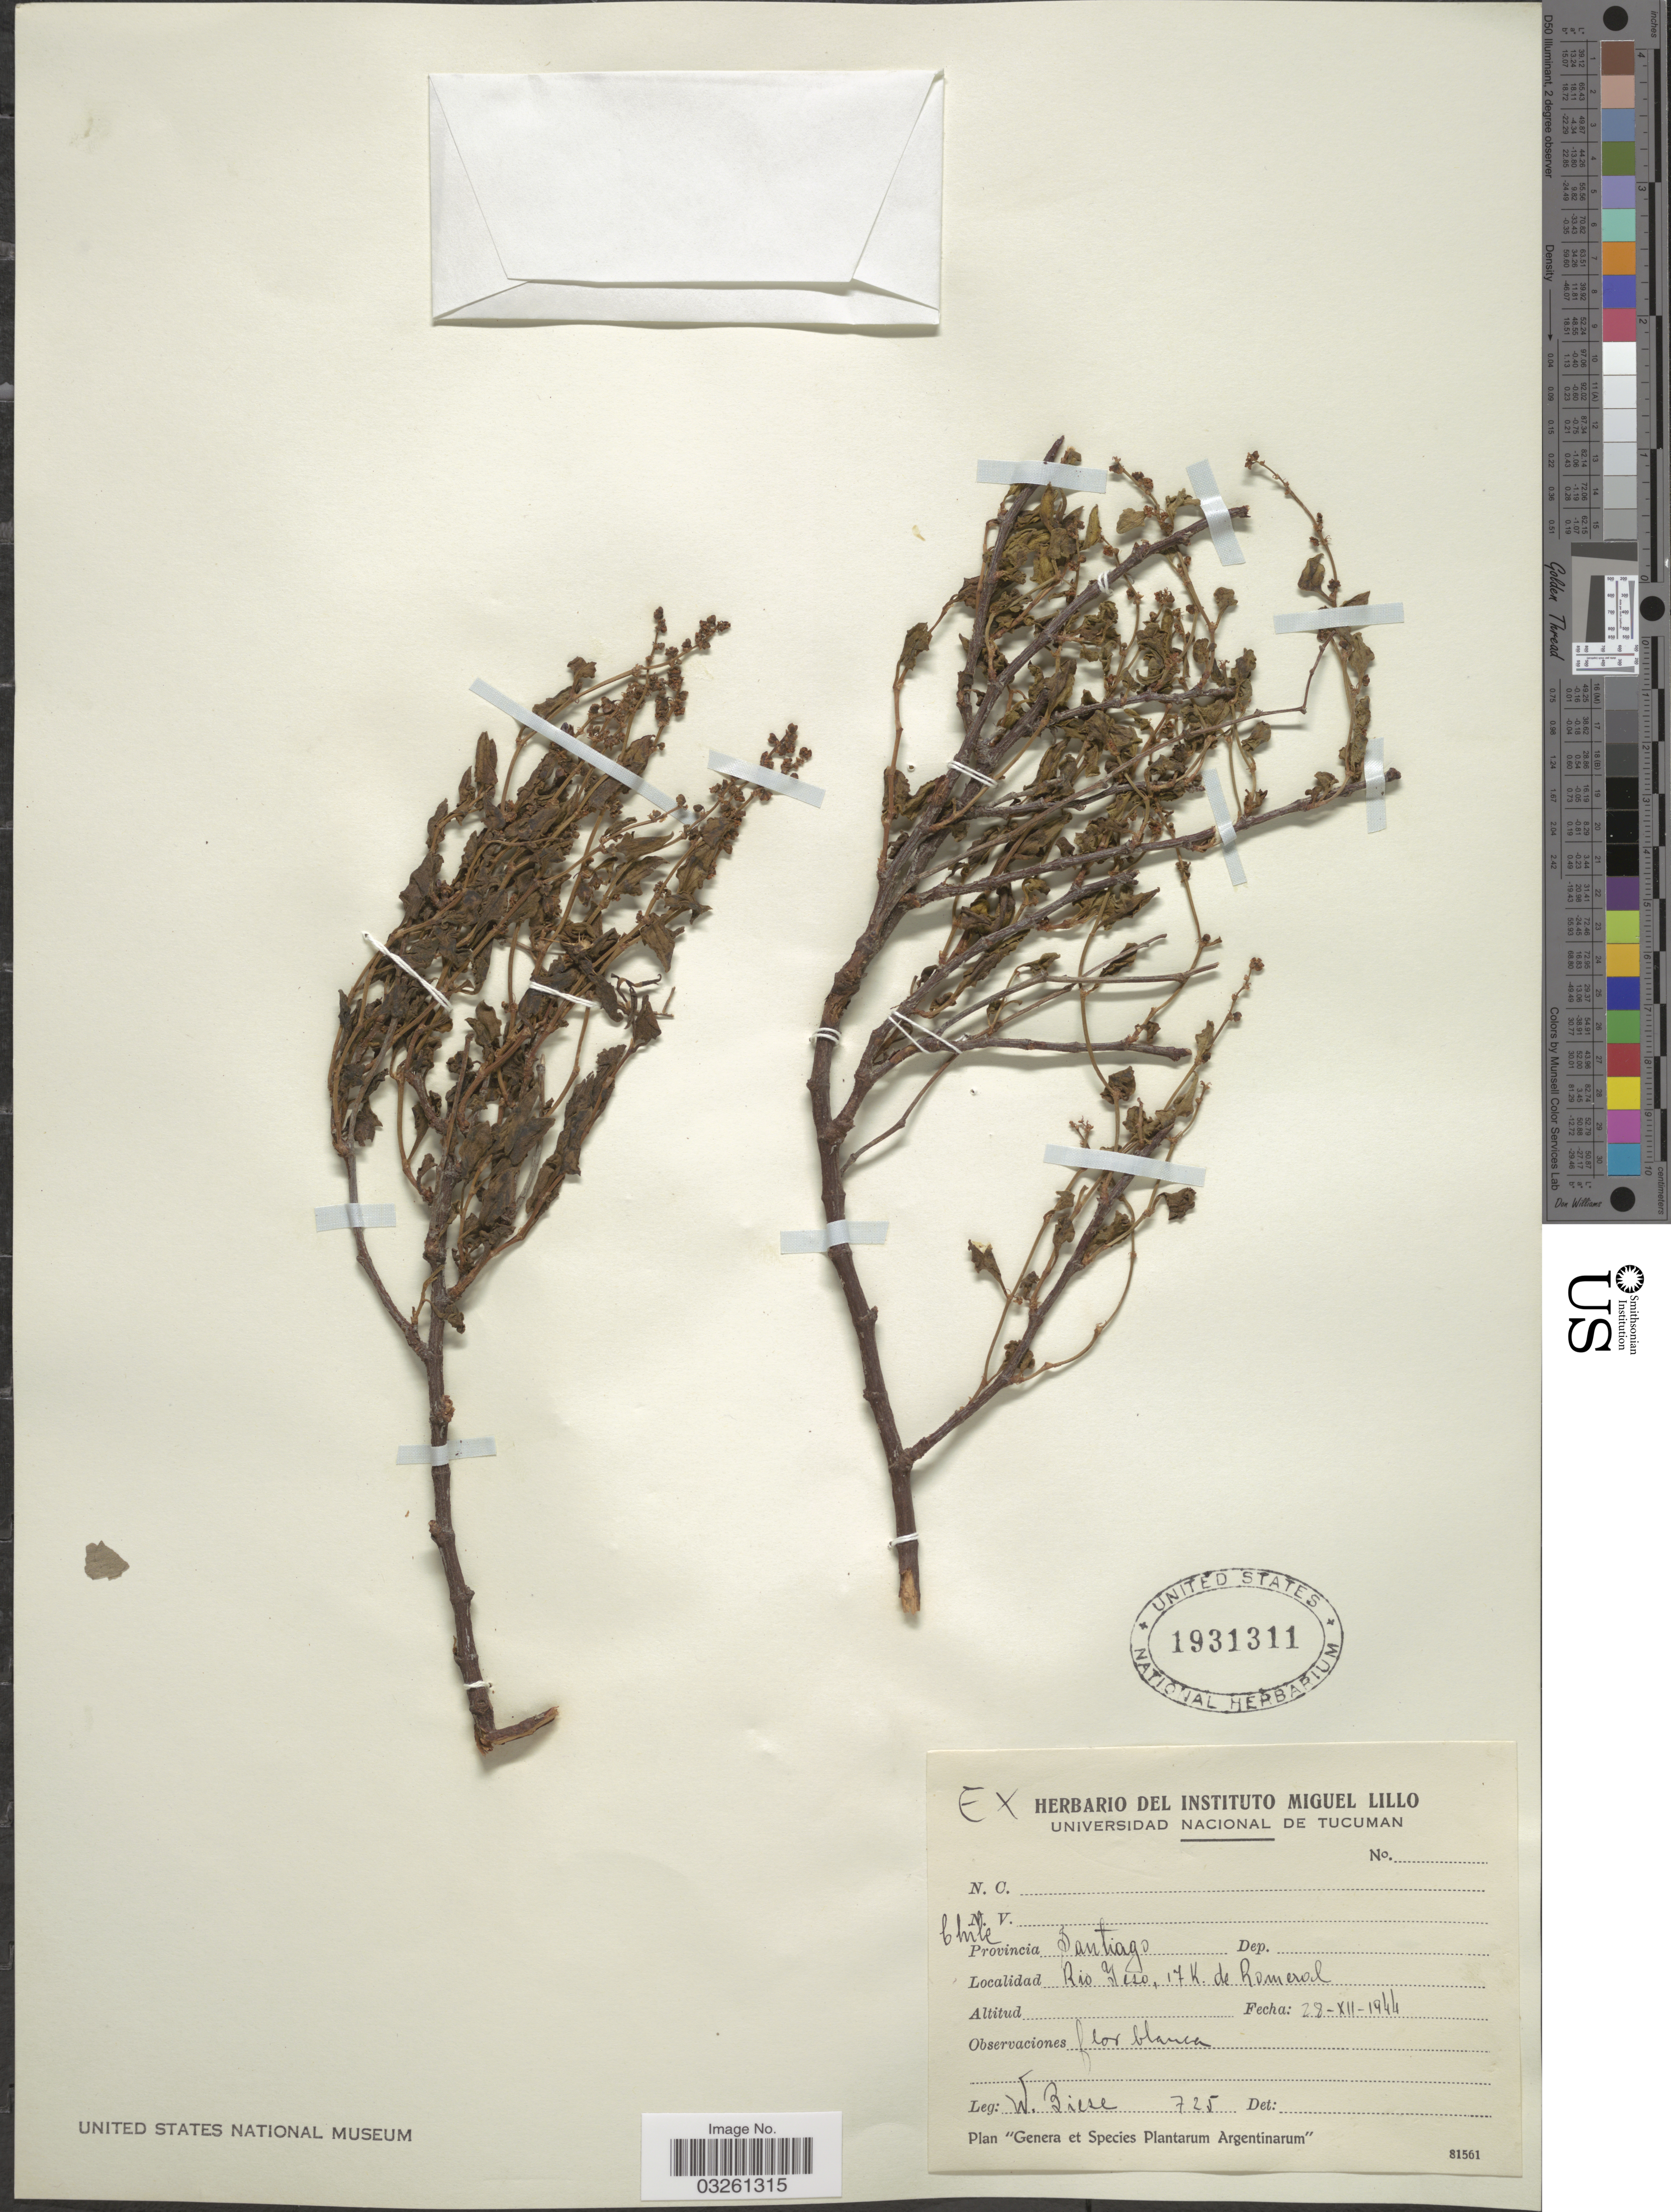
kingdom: Plantae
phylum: Tracheophyta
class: Magnoliopsida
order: Caryophyllales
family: Polygonaceae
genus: Muehlenbeckia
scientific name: Muehlenbeckia hastulata var. hastulata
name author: (Sm.) I.M. Johnst.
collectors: W. Biese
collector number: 725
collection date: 1944-12-28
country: Chile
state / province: Región Metropolitana (RM)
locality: Provincia Santiago. Rio Yeso, 17 K. de Romeral.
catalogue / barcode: US 1931311